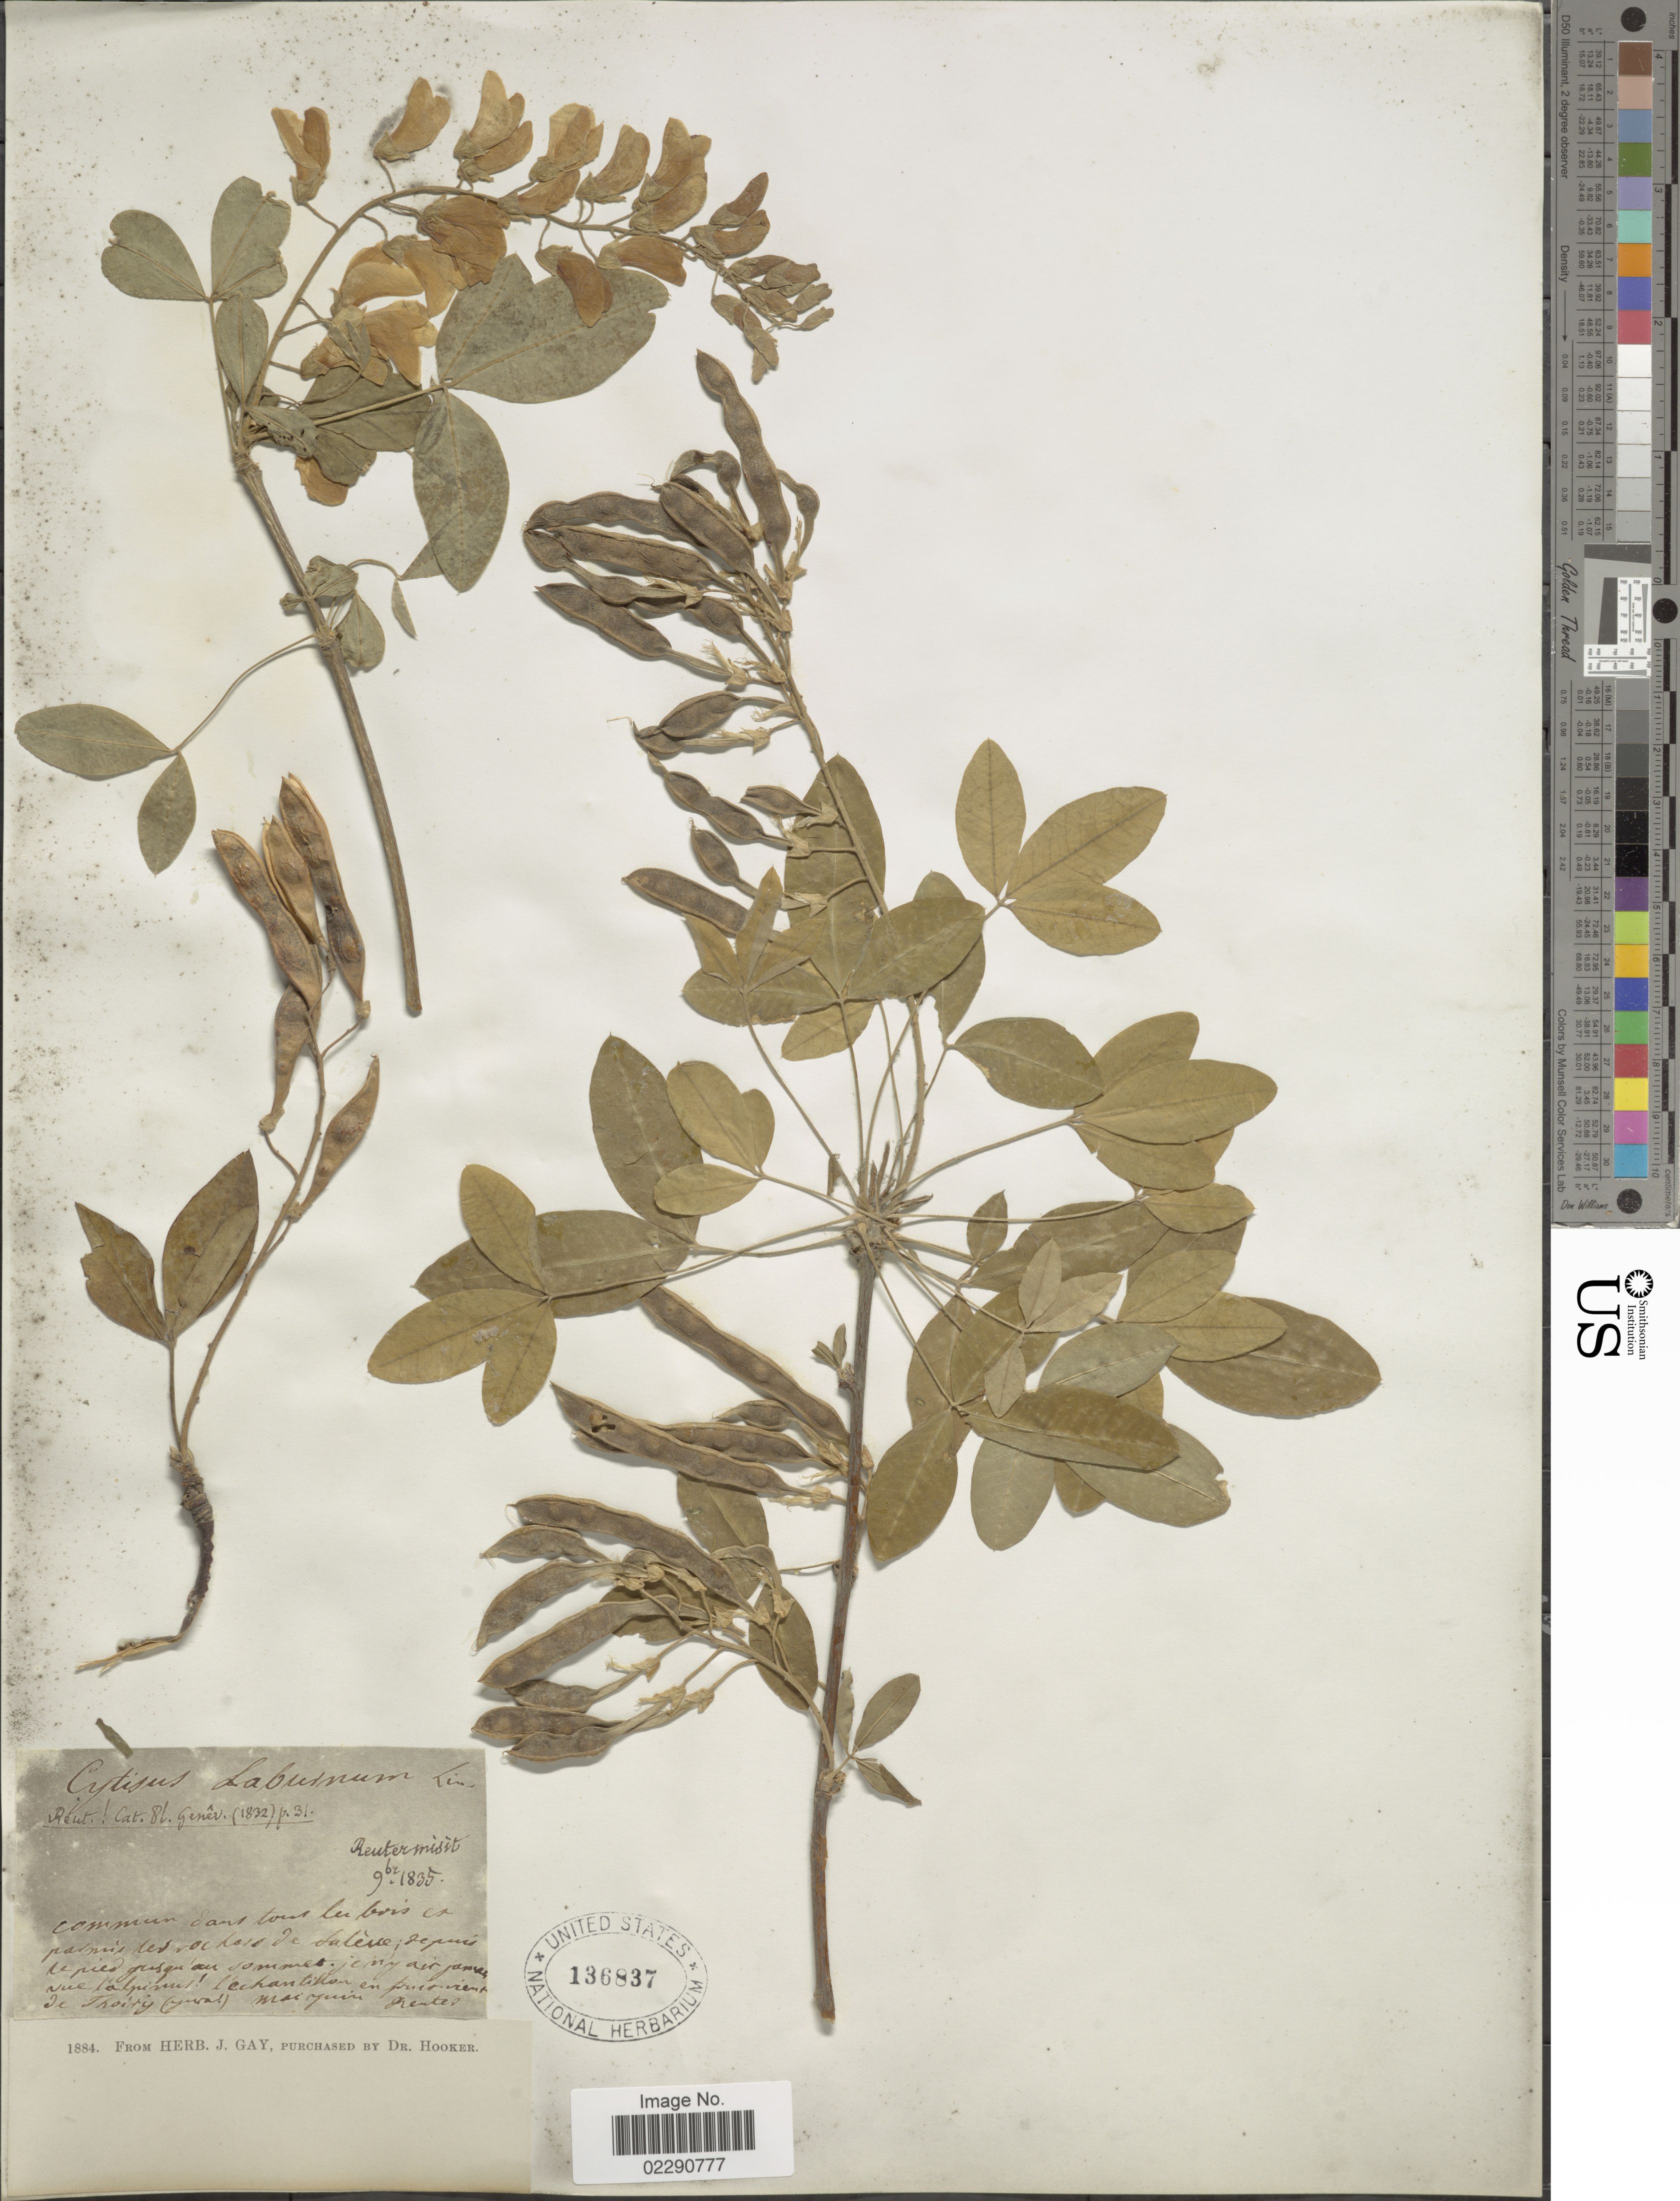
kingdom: Plantae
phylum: Tracheophyta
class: Magnoliopsida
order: Fabales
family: Fabaceae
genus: Laburnum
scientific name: Laburnum anagyroides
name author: Medik.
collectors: -. Reuter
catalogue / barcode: US 136837